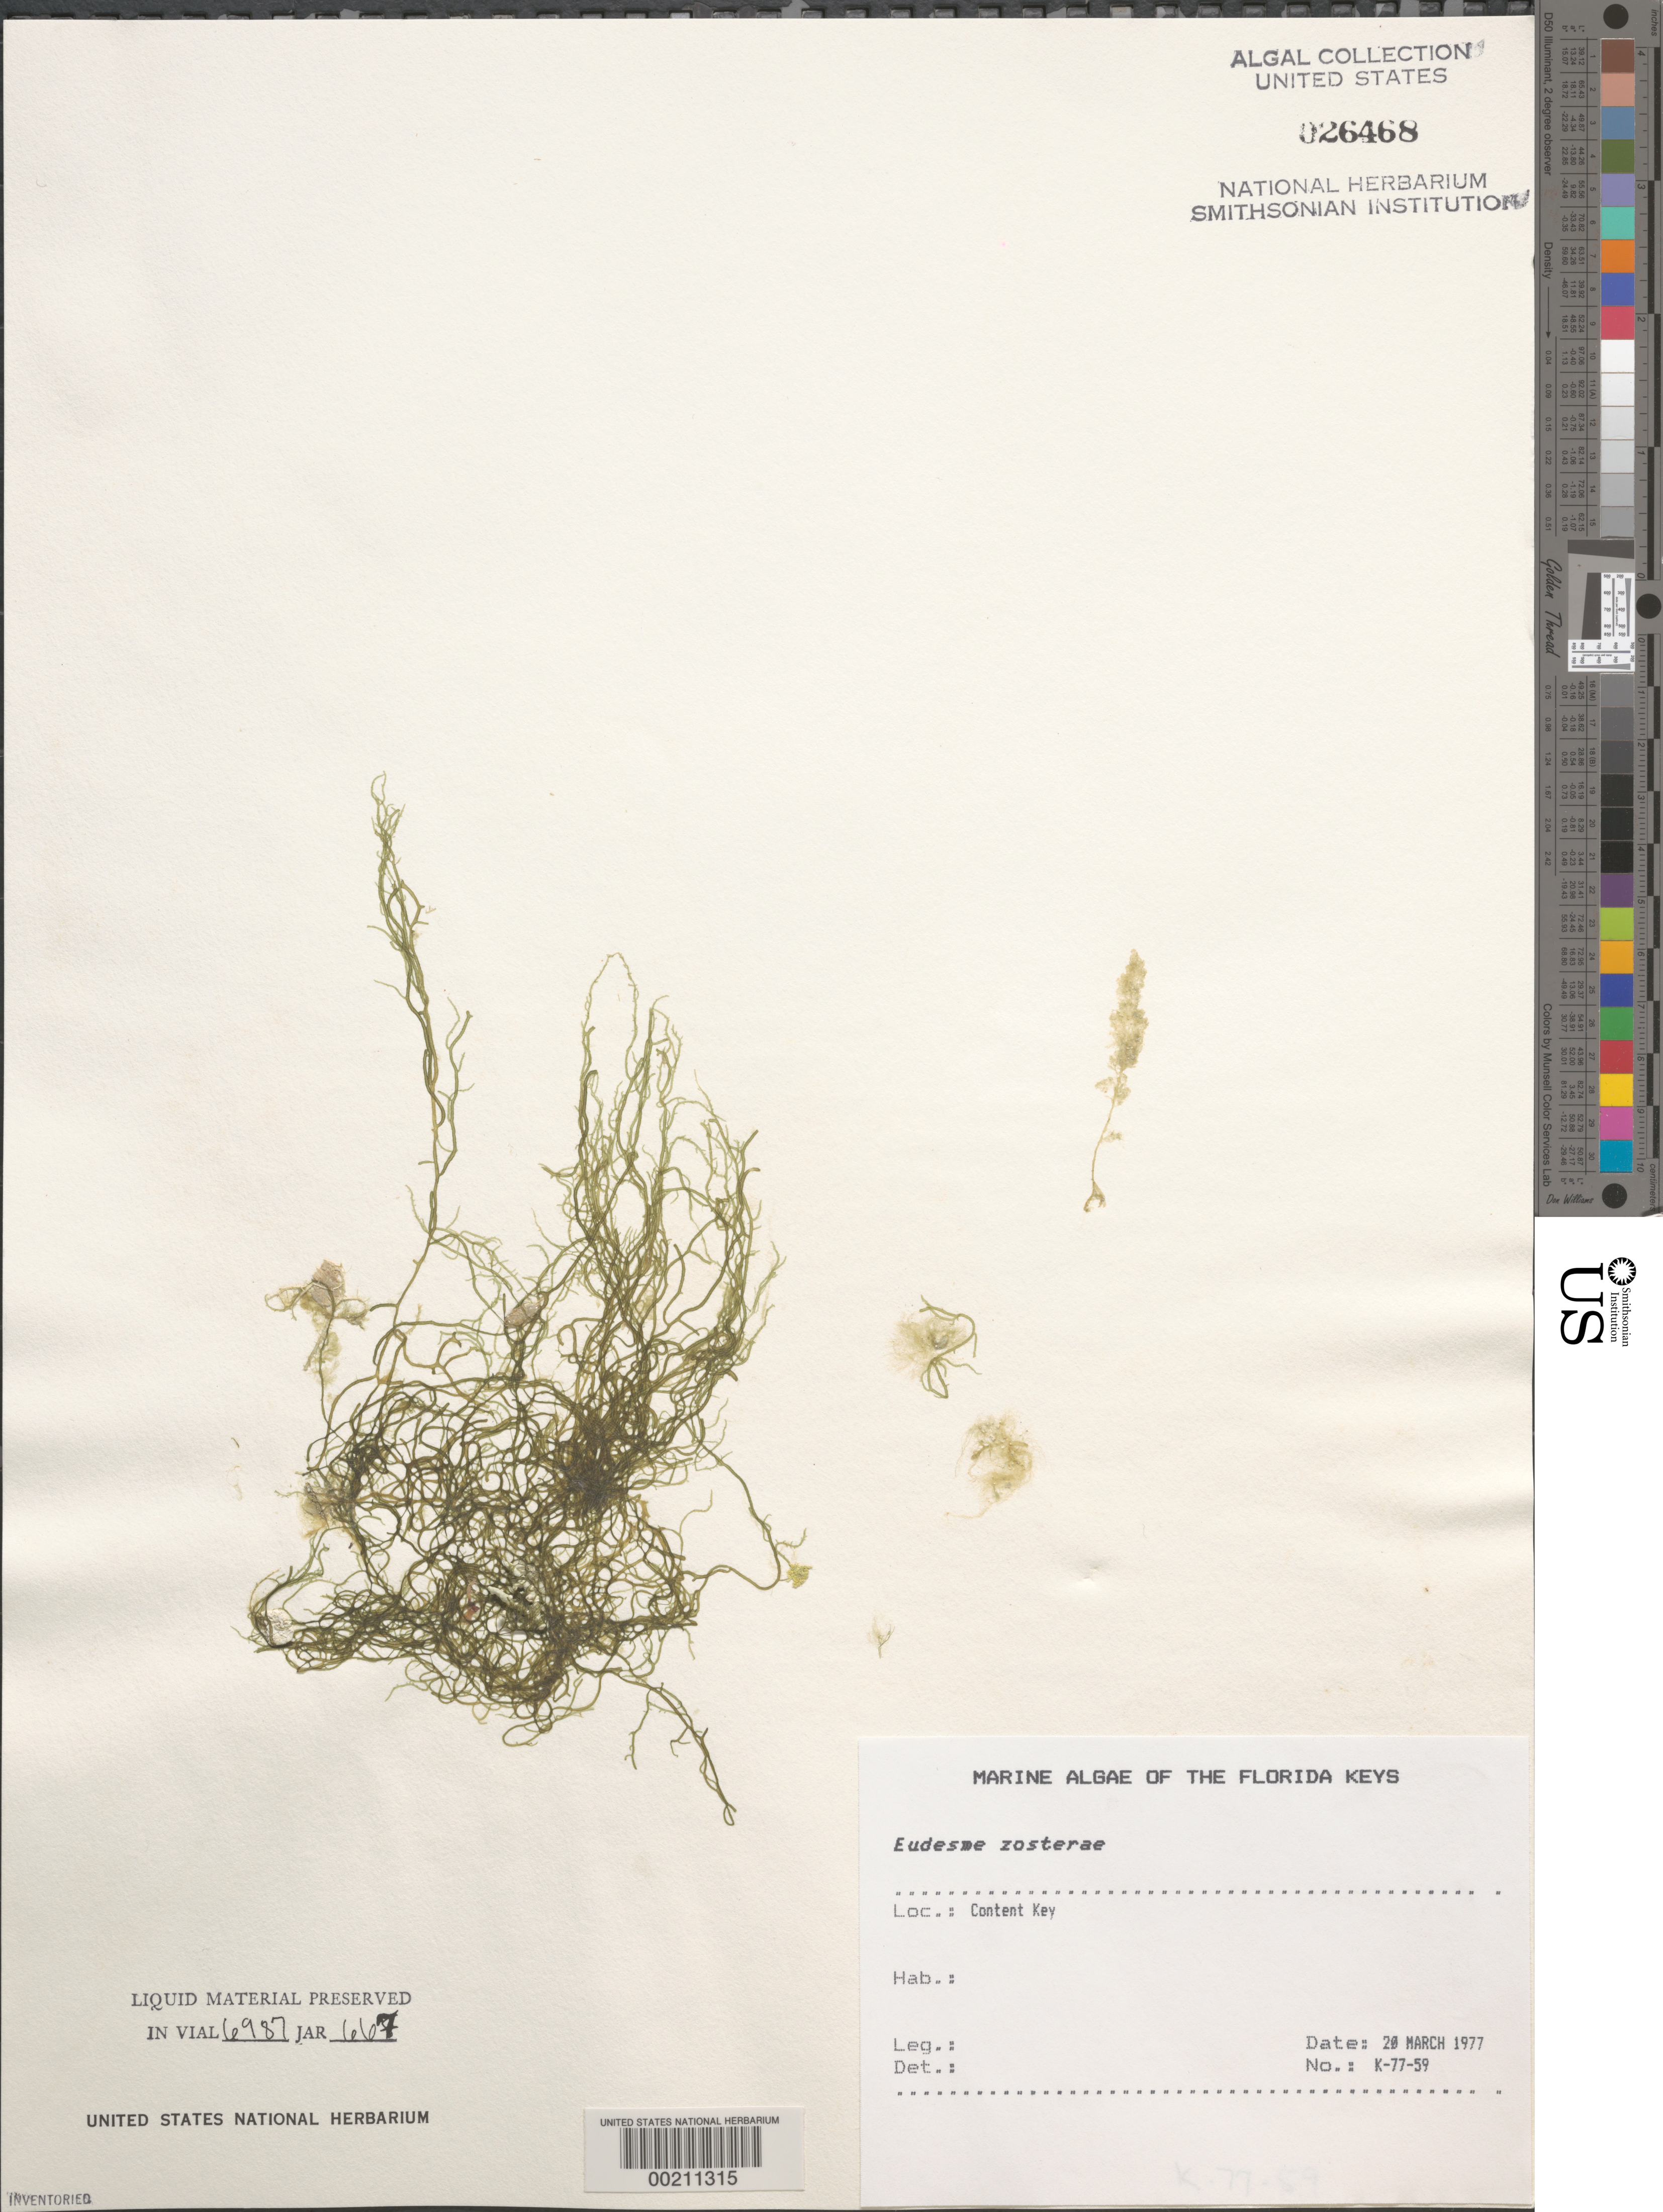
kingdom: Chromista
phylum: Ochrophyta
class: Phaeophyceae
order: Ectocarpales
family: Chordariaceae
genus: Cladosiphon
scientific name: Cladosiphon zosterae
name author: (J. Agardh) Kylin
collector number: K-77-59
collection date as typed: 20 Mar 1976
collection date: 1976-03-20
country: United States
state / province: Florida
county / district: Monroe County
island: Content Keys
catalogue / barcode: US 26468